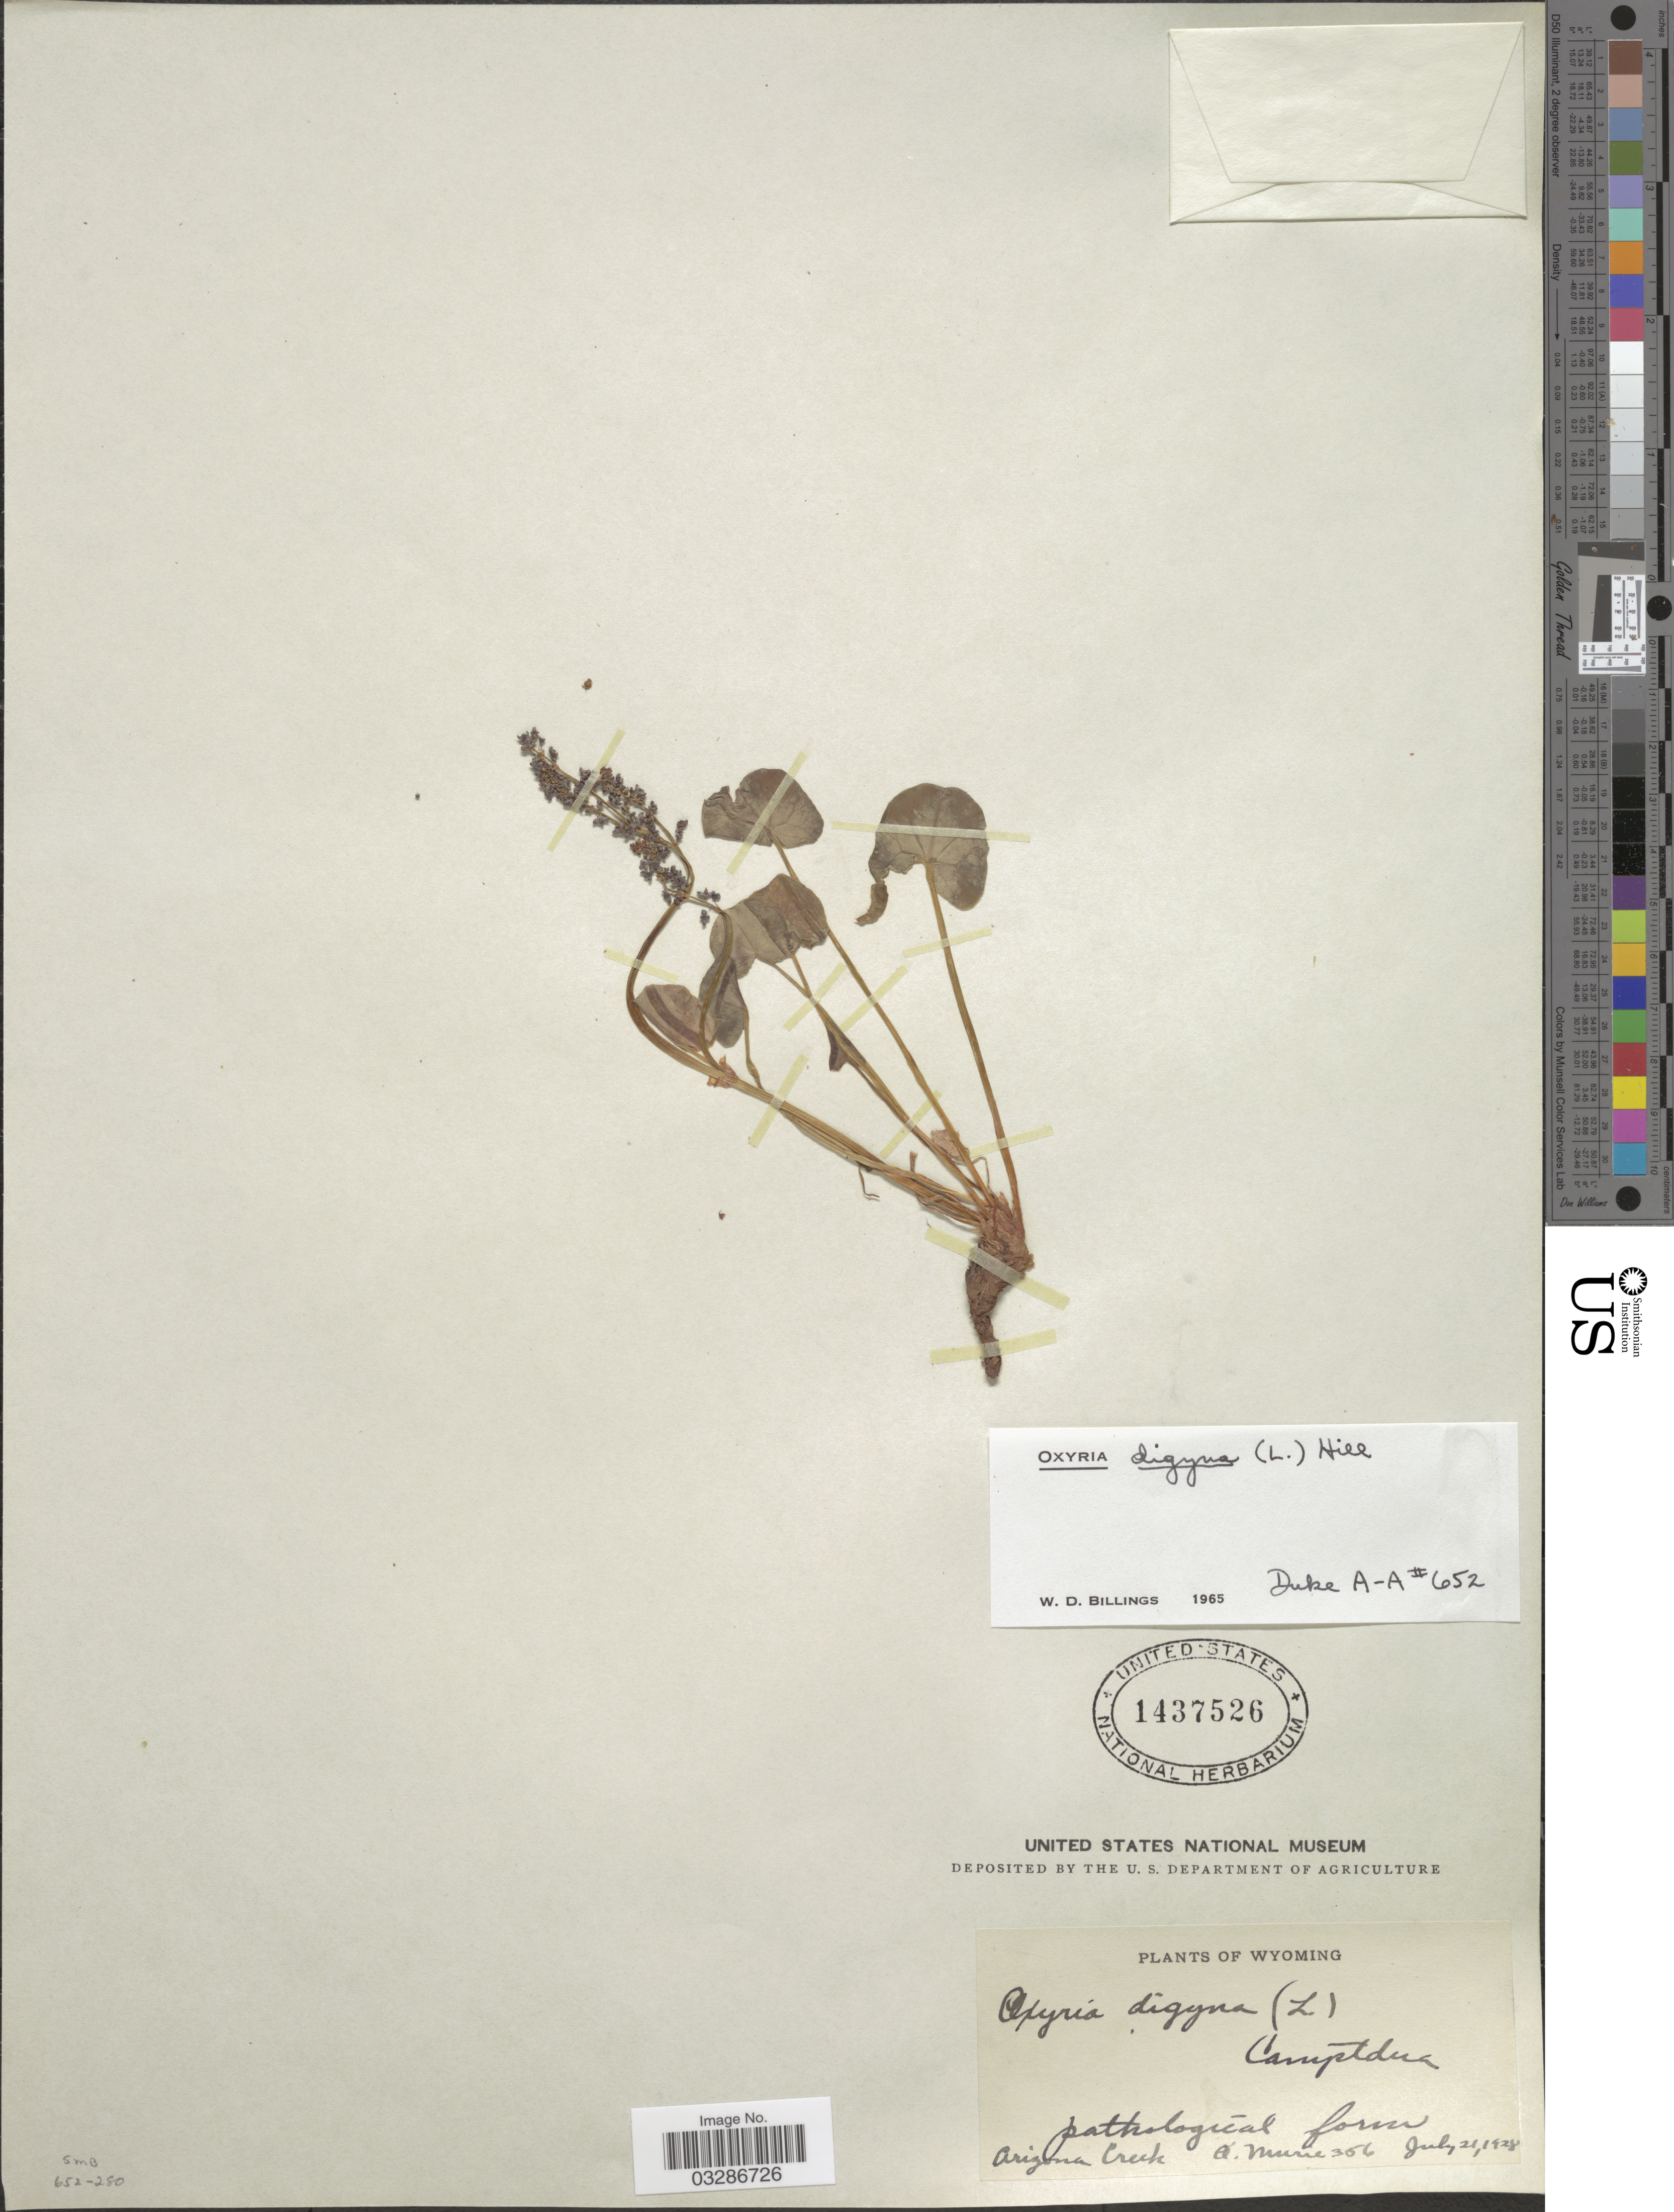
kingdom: Plantae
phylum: Tracheophyta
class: Magnoliopsida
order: Caryophyllales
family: Polygonaceae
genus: Oxyria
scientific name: Oxyria digyna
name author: (L.) Hill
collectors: A. Murie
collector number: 356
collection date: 1928-07-21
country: United States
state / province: Wyoming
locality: Arizona Creek.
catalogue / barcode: US 1437526